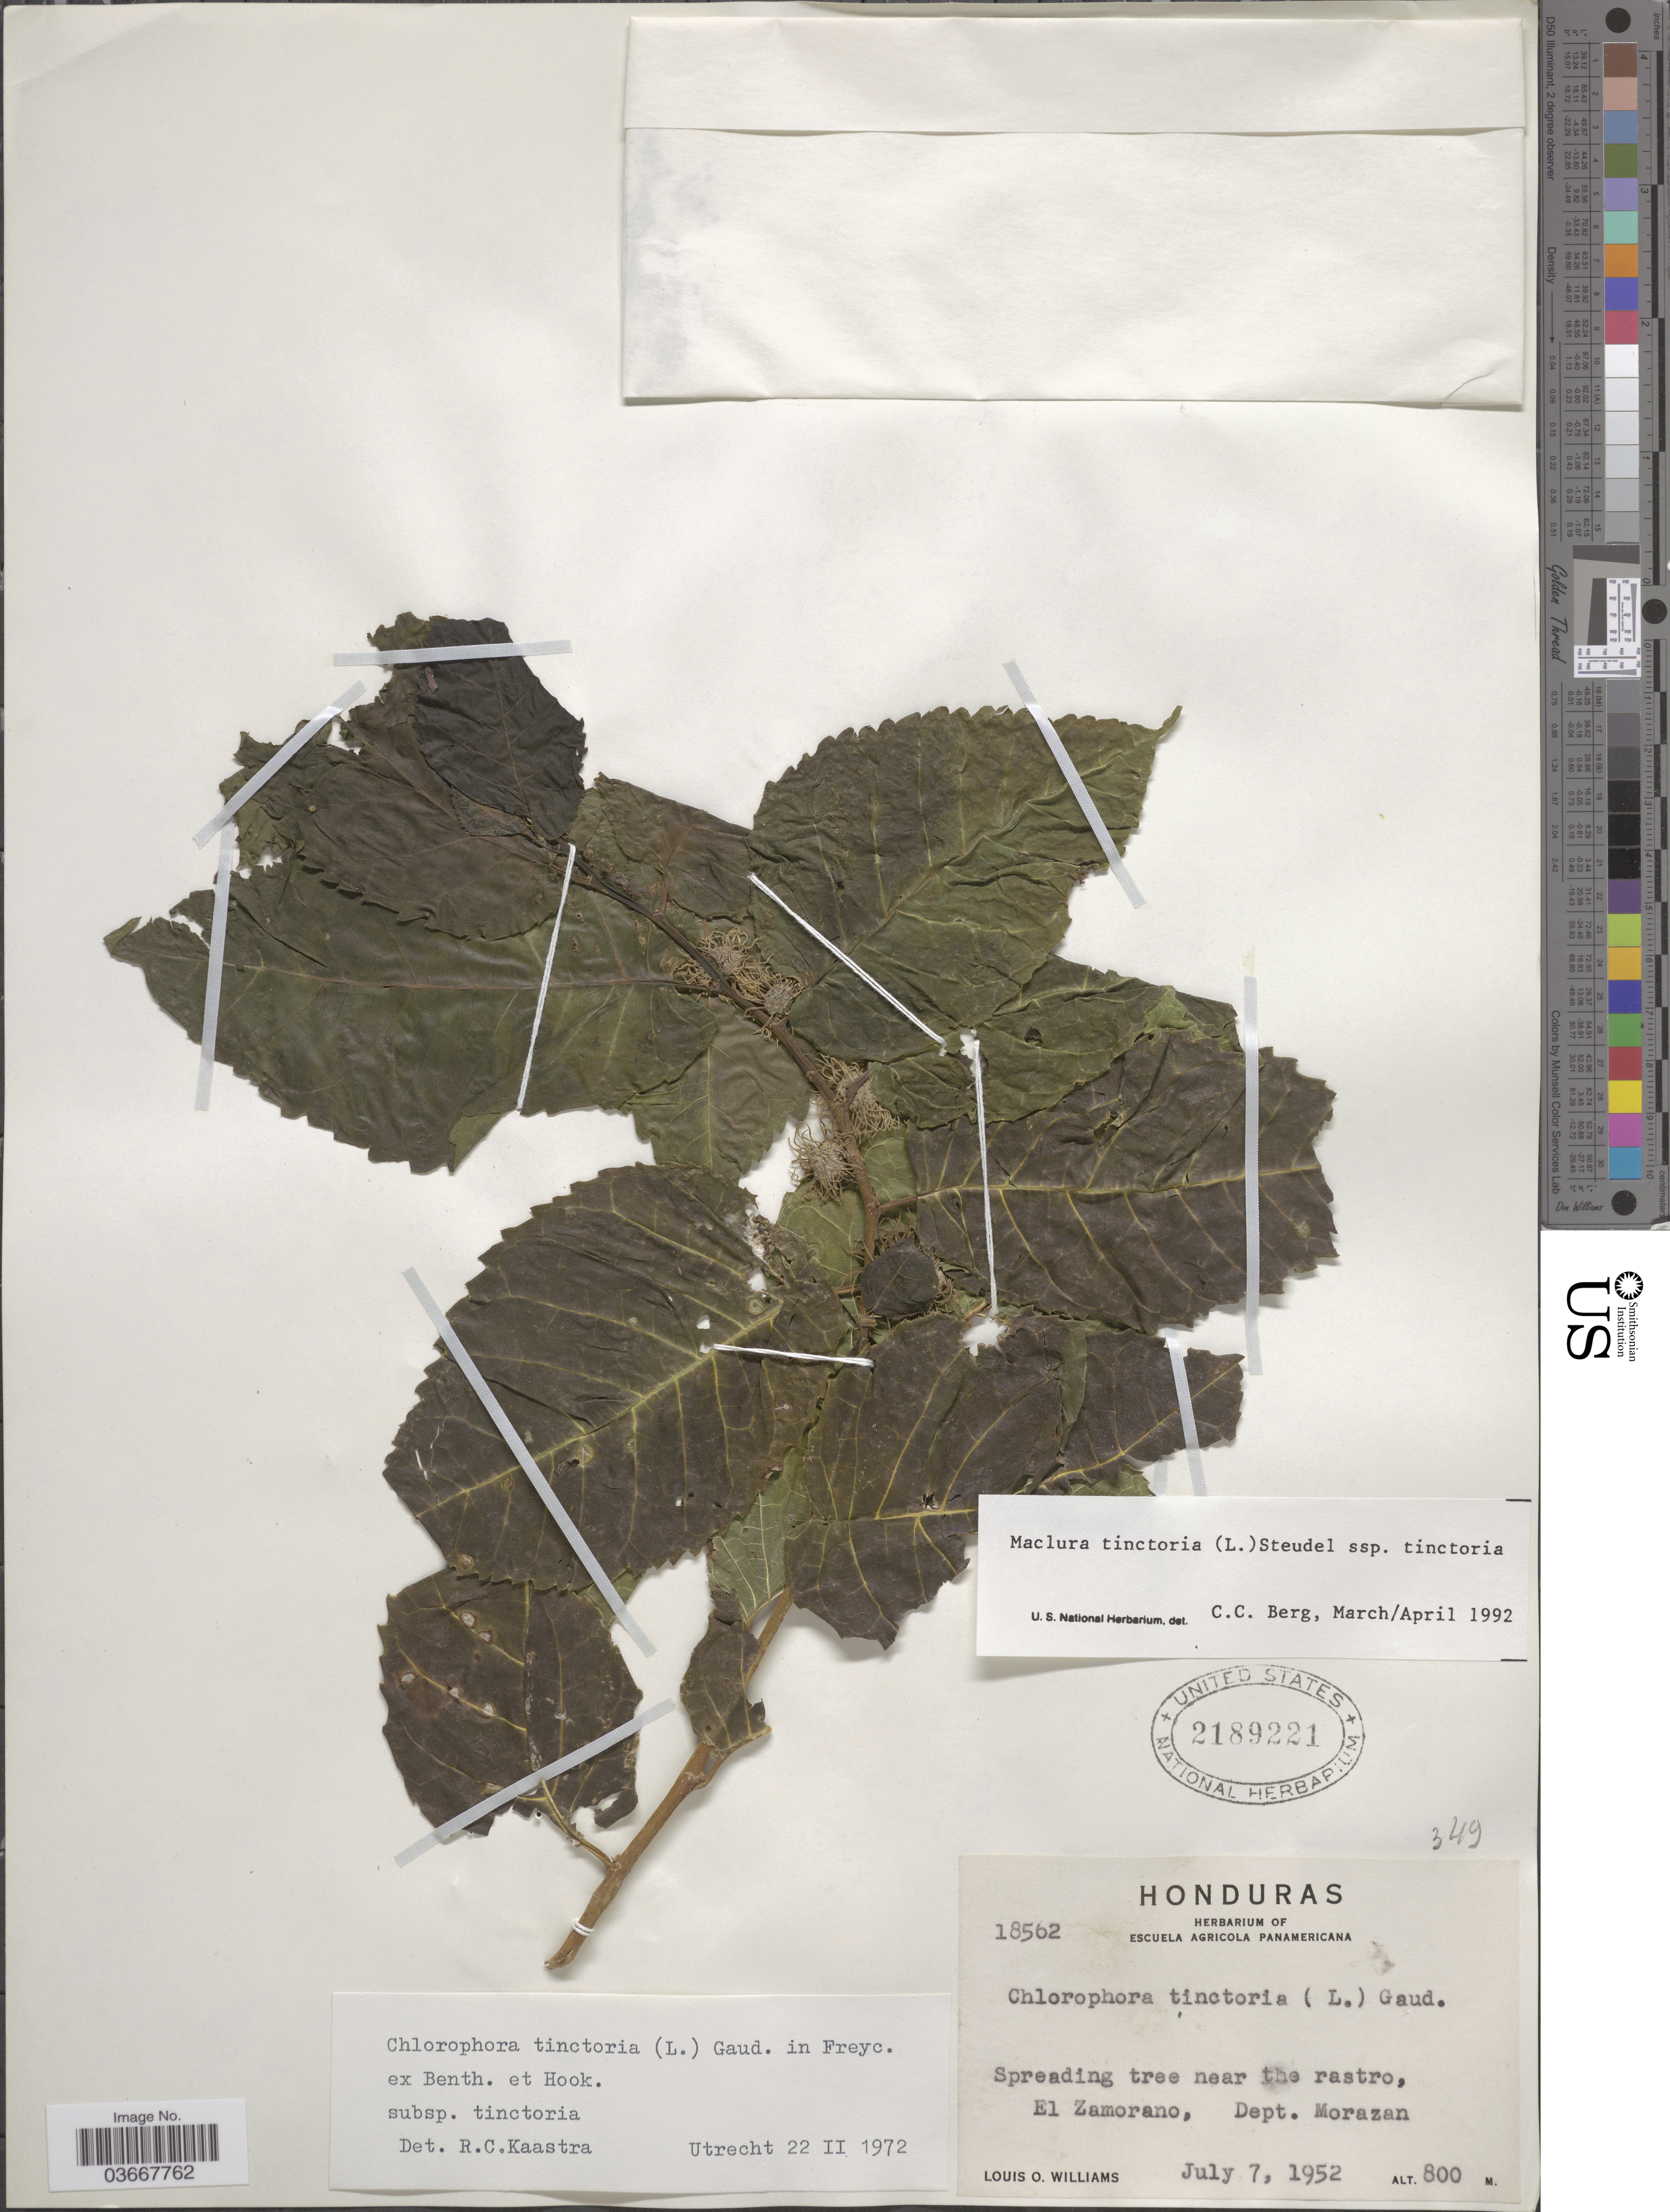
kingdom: Plantae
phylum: Tracheophyta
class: Magnoliopsida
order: Rosales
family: Moraceae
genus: Maclura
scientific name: Maclura tinctoria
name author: (L.) D. Don ex Steud.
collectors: L. O. Williams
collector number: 18562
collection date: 1952-07-07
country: Honduras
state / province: Fco. Morazán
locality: El Zamorano, Dept. Morazan.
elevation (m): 800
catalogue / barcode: US 2189221